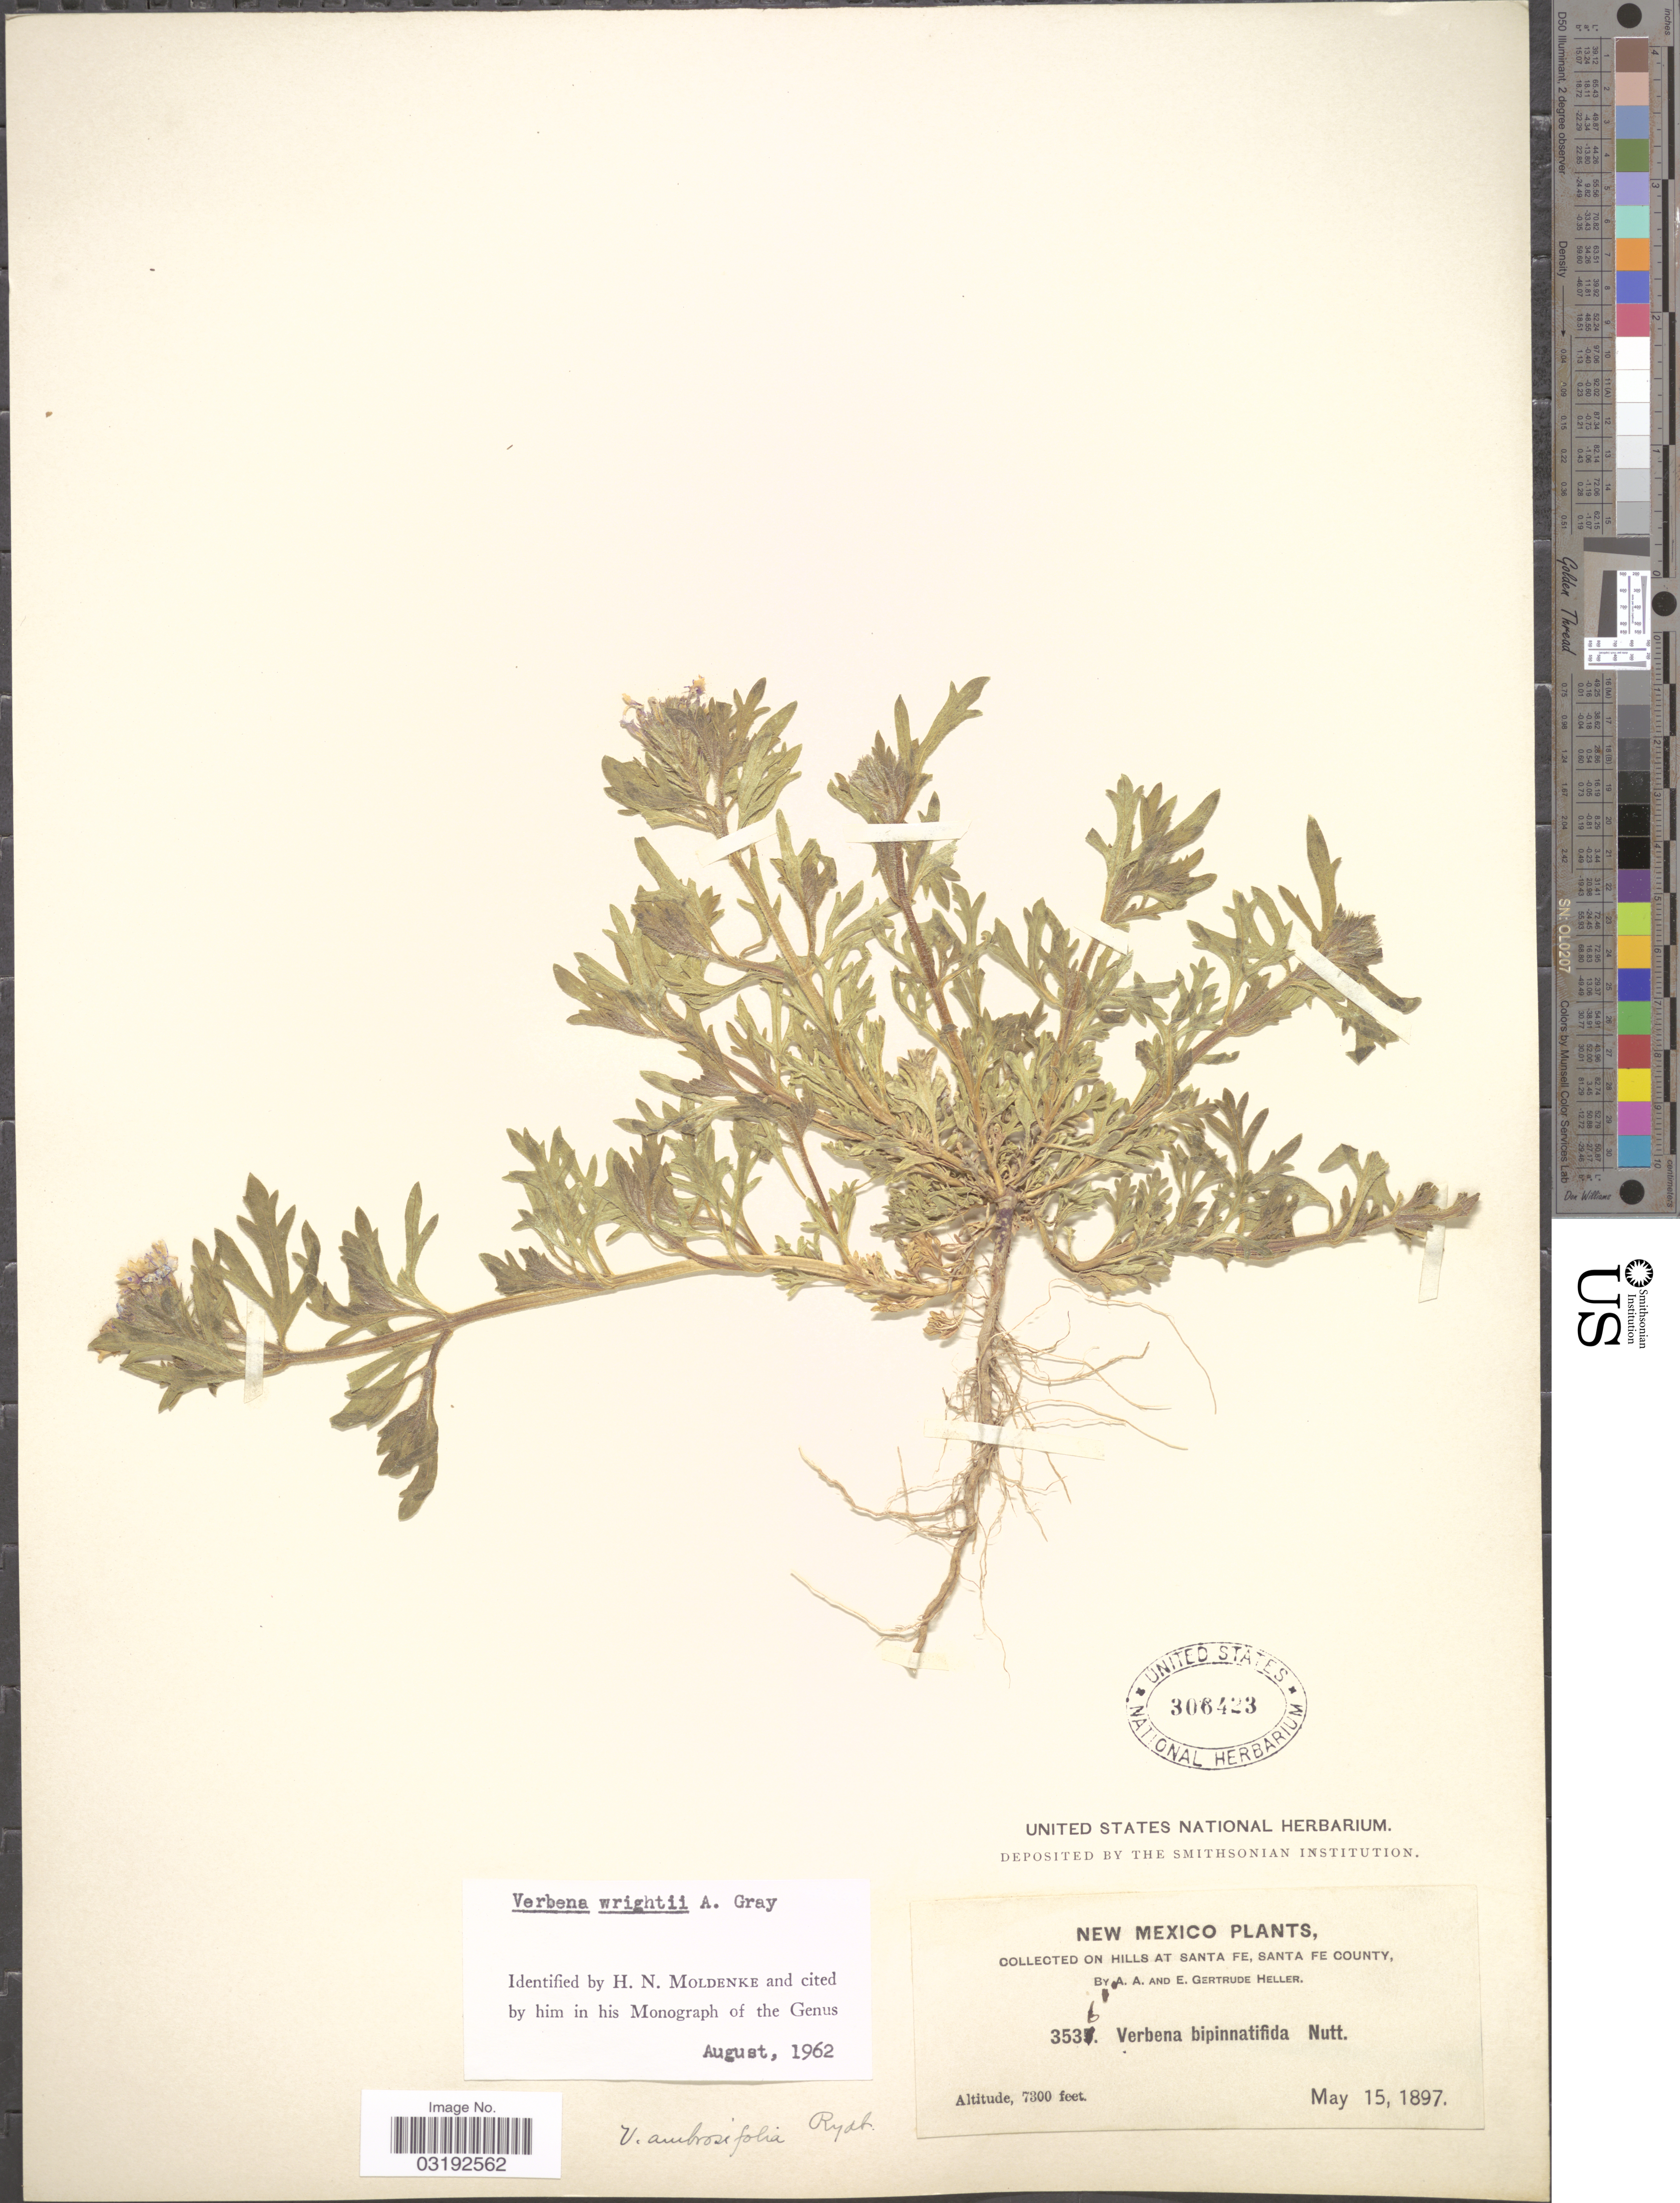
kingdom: Plantae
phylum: Tracheophyta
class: Magnoliopsida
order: Lamiales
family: Verbenaceae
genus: Verbena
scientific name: Verbena wrightii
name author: A. Gray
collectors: A. A. Heller & E. G. Heller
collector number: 3536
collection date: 1897-05-15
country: United States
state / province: New Mexico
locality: On hills at Santa Fe, Santa Fe County.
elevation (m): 2225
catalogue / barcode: US 306423